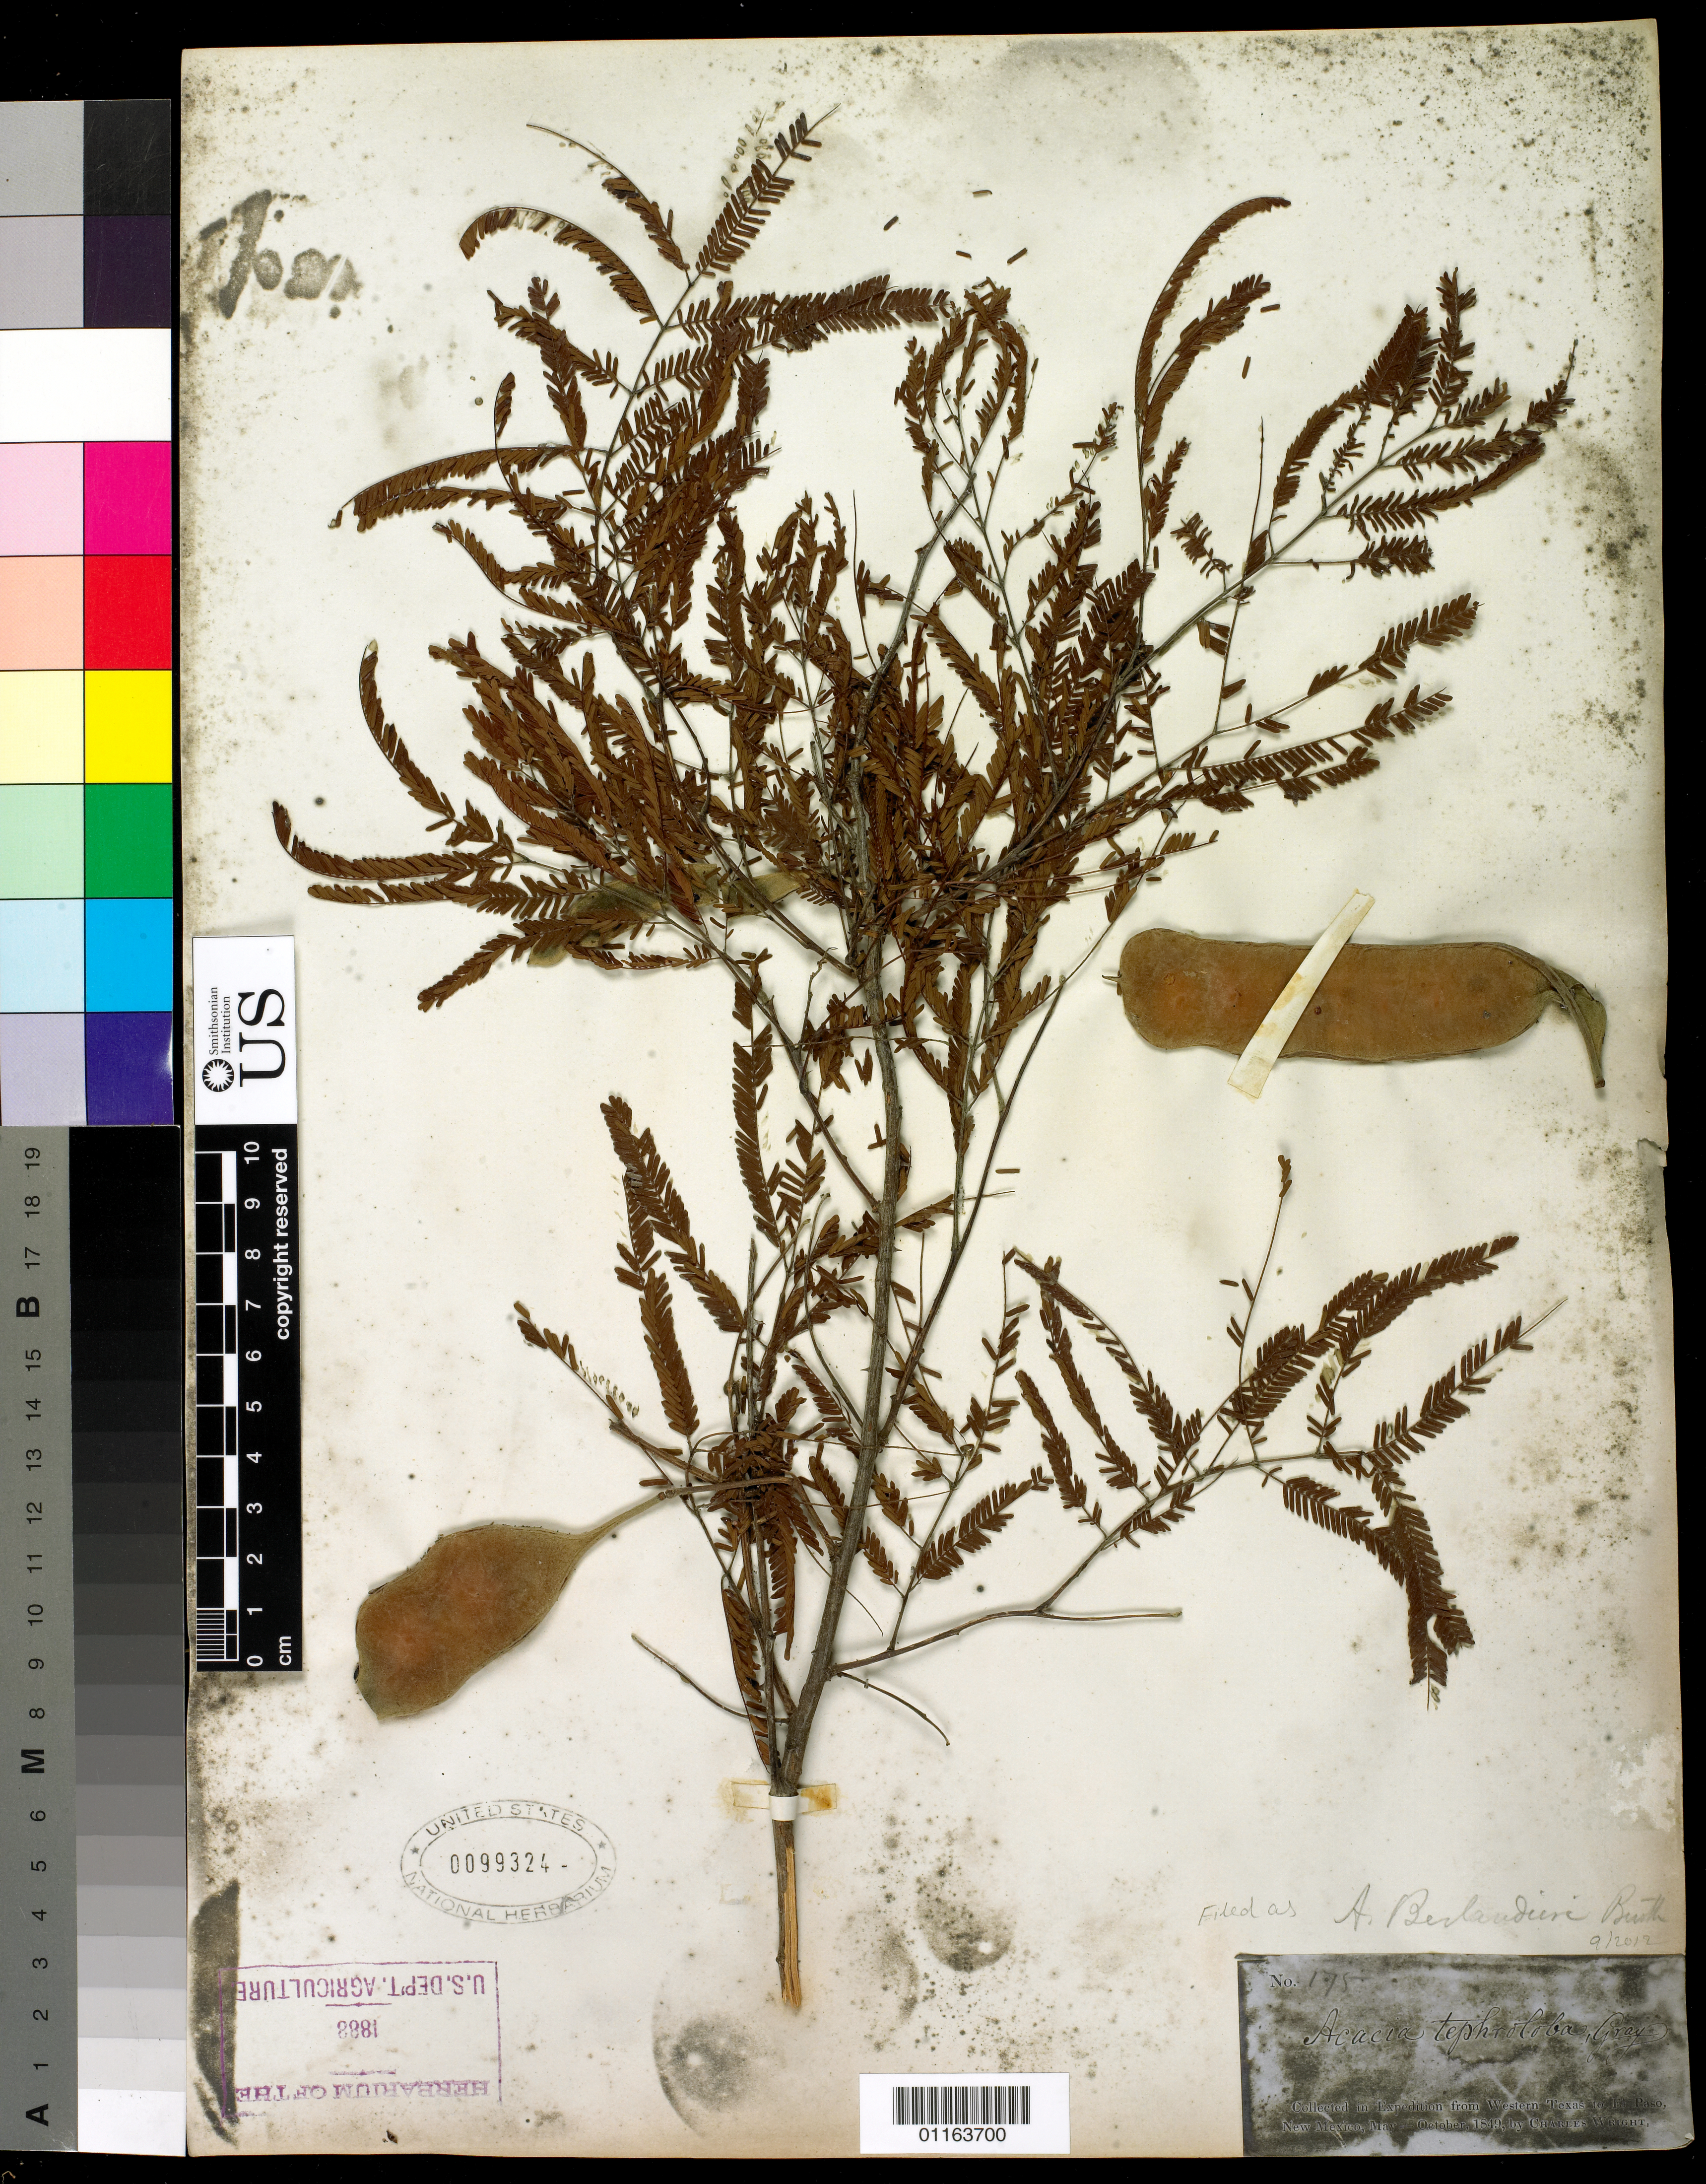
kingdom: Plantae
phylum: Tracheophyta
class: Magnoliopsida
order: Fabales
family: Fabaceae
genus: Senegalia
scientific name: Senegalia berlandieri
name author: (Benth.) Britton & Rose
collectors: C. Wright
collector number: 175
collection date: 1849-05/1849-10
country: United States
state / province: New Mexico / Texas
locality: Western Texas to El Paso.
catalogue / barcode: US 99324